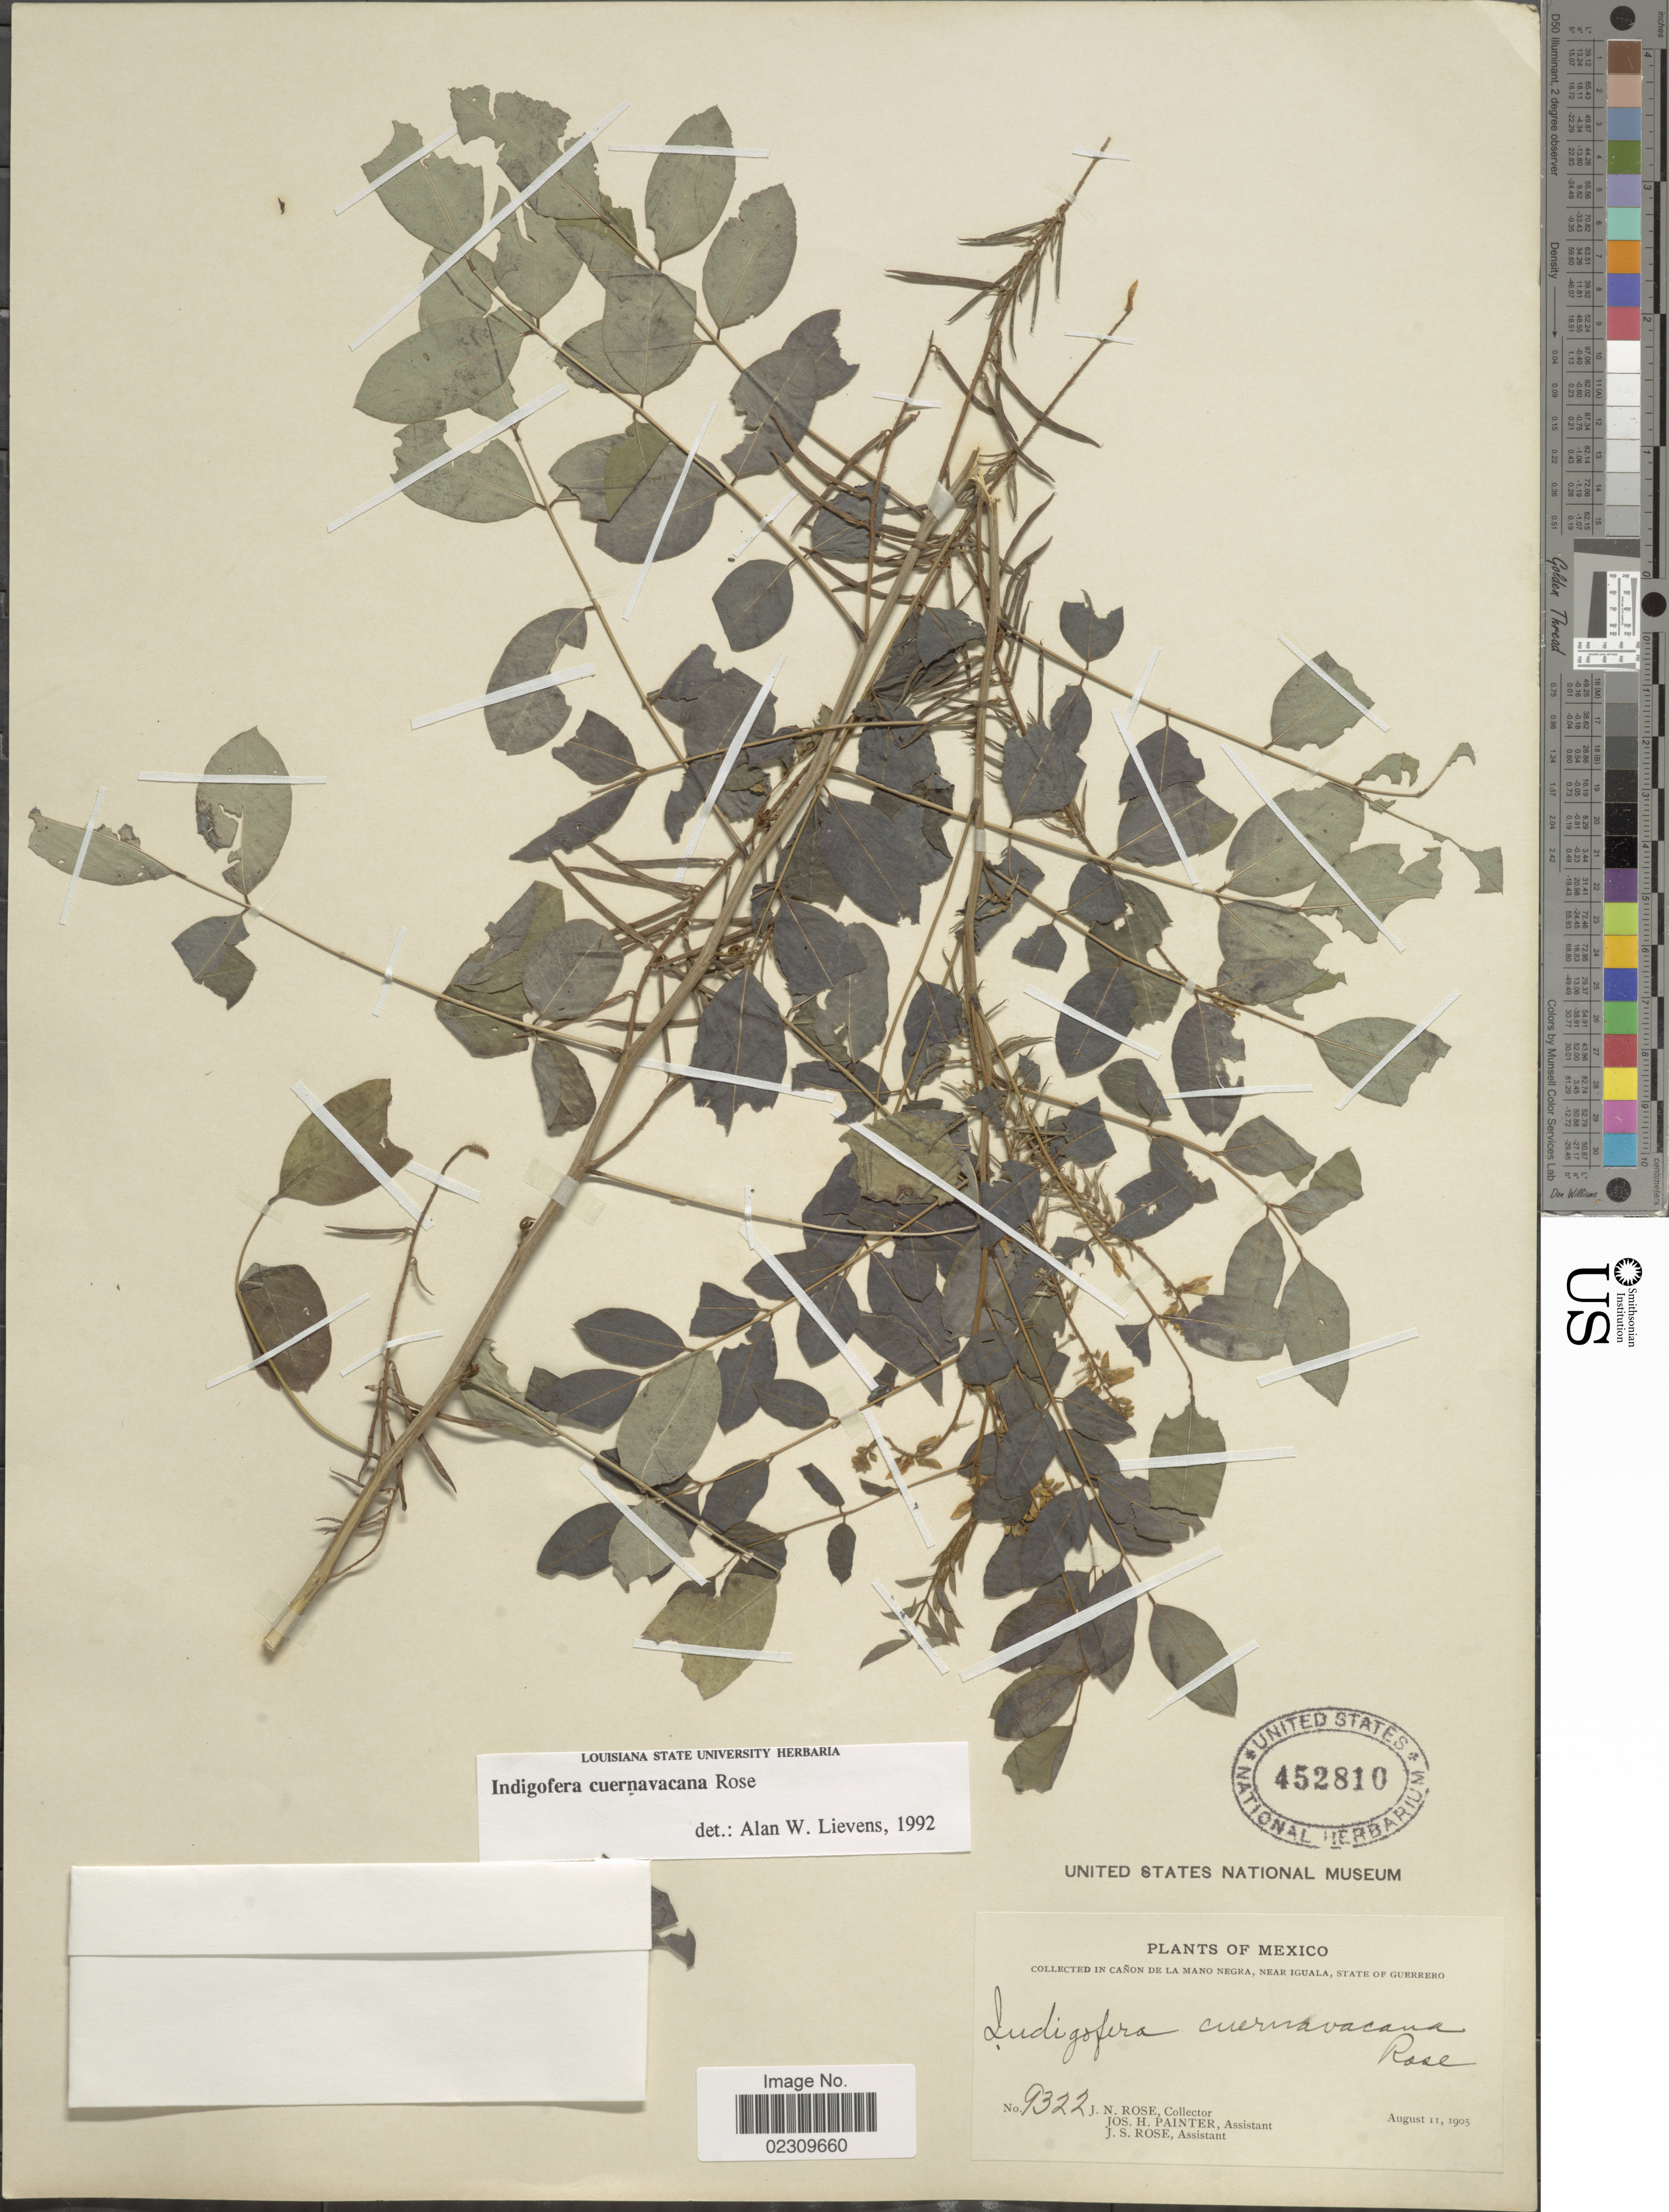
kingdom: Plantae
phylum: Tracheophyta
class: Magnoliopsida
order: Fabales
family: Fabaceae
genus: Indigofera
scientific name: Indigofera cuernavacana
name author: Rose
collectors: J. N. Rose, J. H. Painter & J. S. Rose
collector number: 9322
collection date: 1905-08-11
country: Mexico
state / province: Guerrero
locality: In Cañon de la Mano Negra, near Iguala, State of Guerrero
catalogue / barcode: US 452810